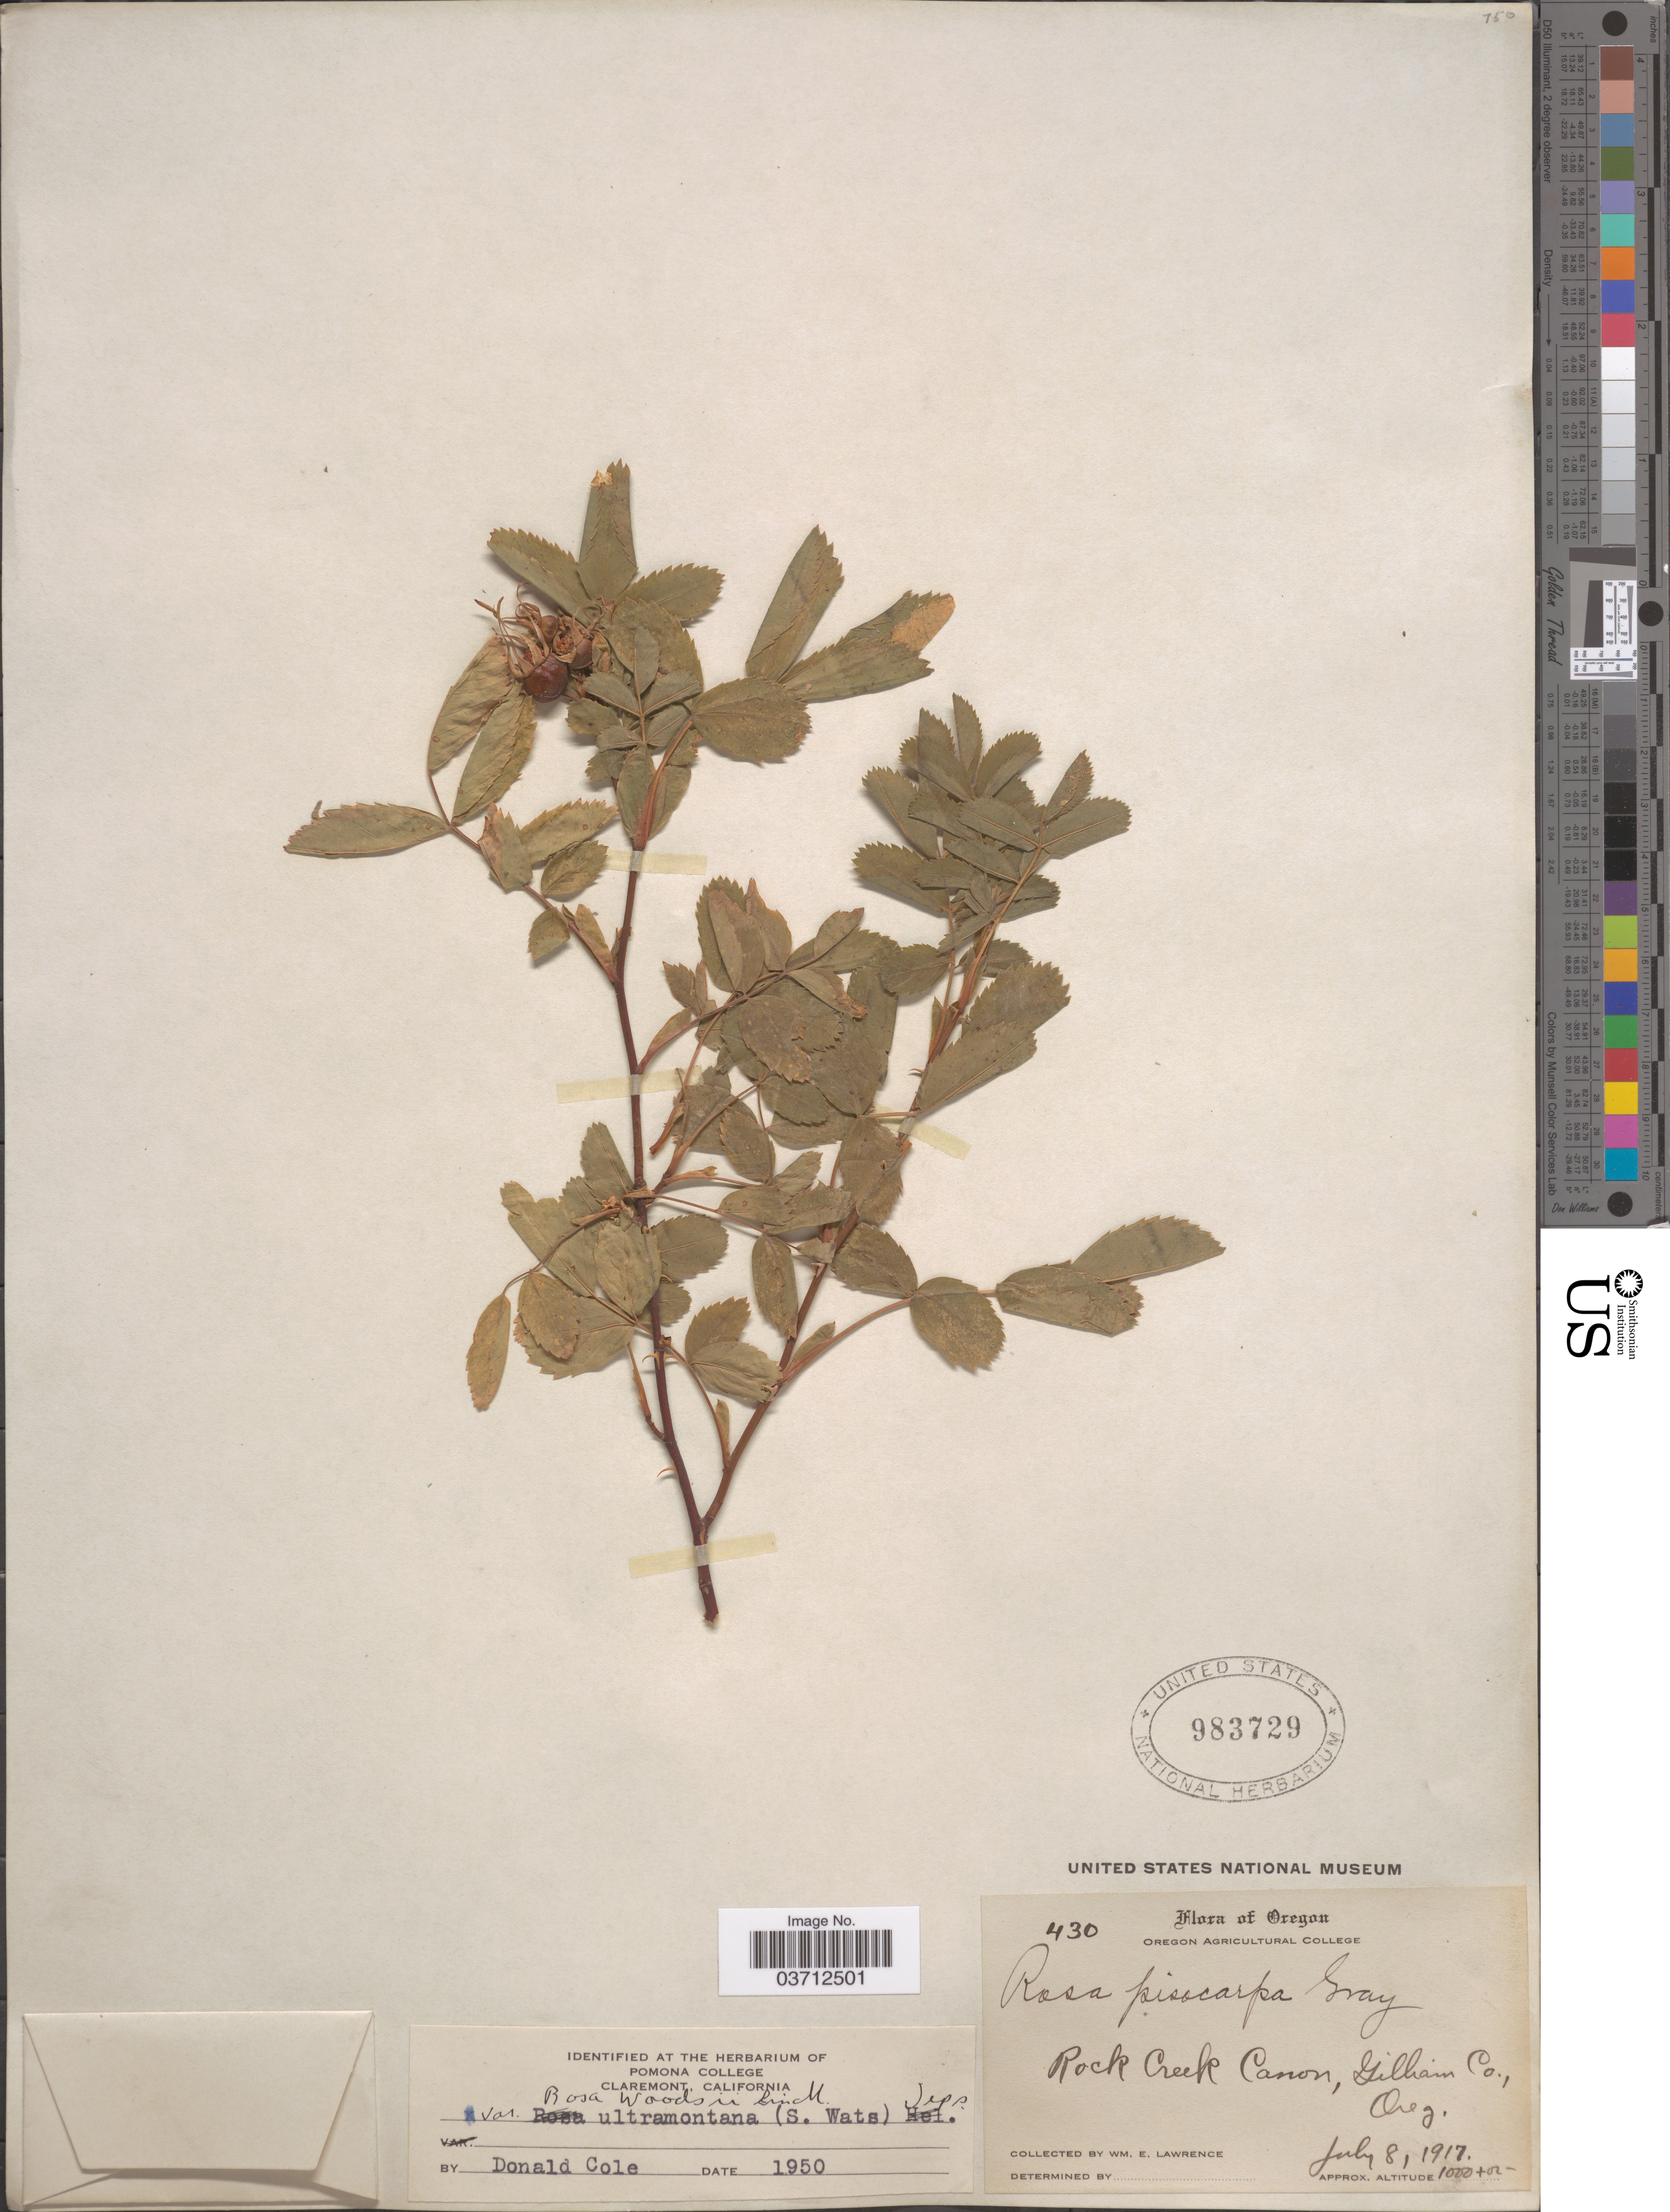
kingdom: Plantae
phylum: Tracheophyta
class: Magnoliopsida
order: Rosales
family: Rosaceae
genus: Rosa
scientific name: Rosa woodsii var. ultramontana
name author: Lindl.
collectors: W. Lawrence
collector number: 430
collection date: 1917-07-08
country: United States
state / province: Oregon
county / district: Gilliam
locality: Rock Creek Canon, Gilliam Co.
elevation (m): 1000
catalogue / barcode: US 983729